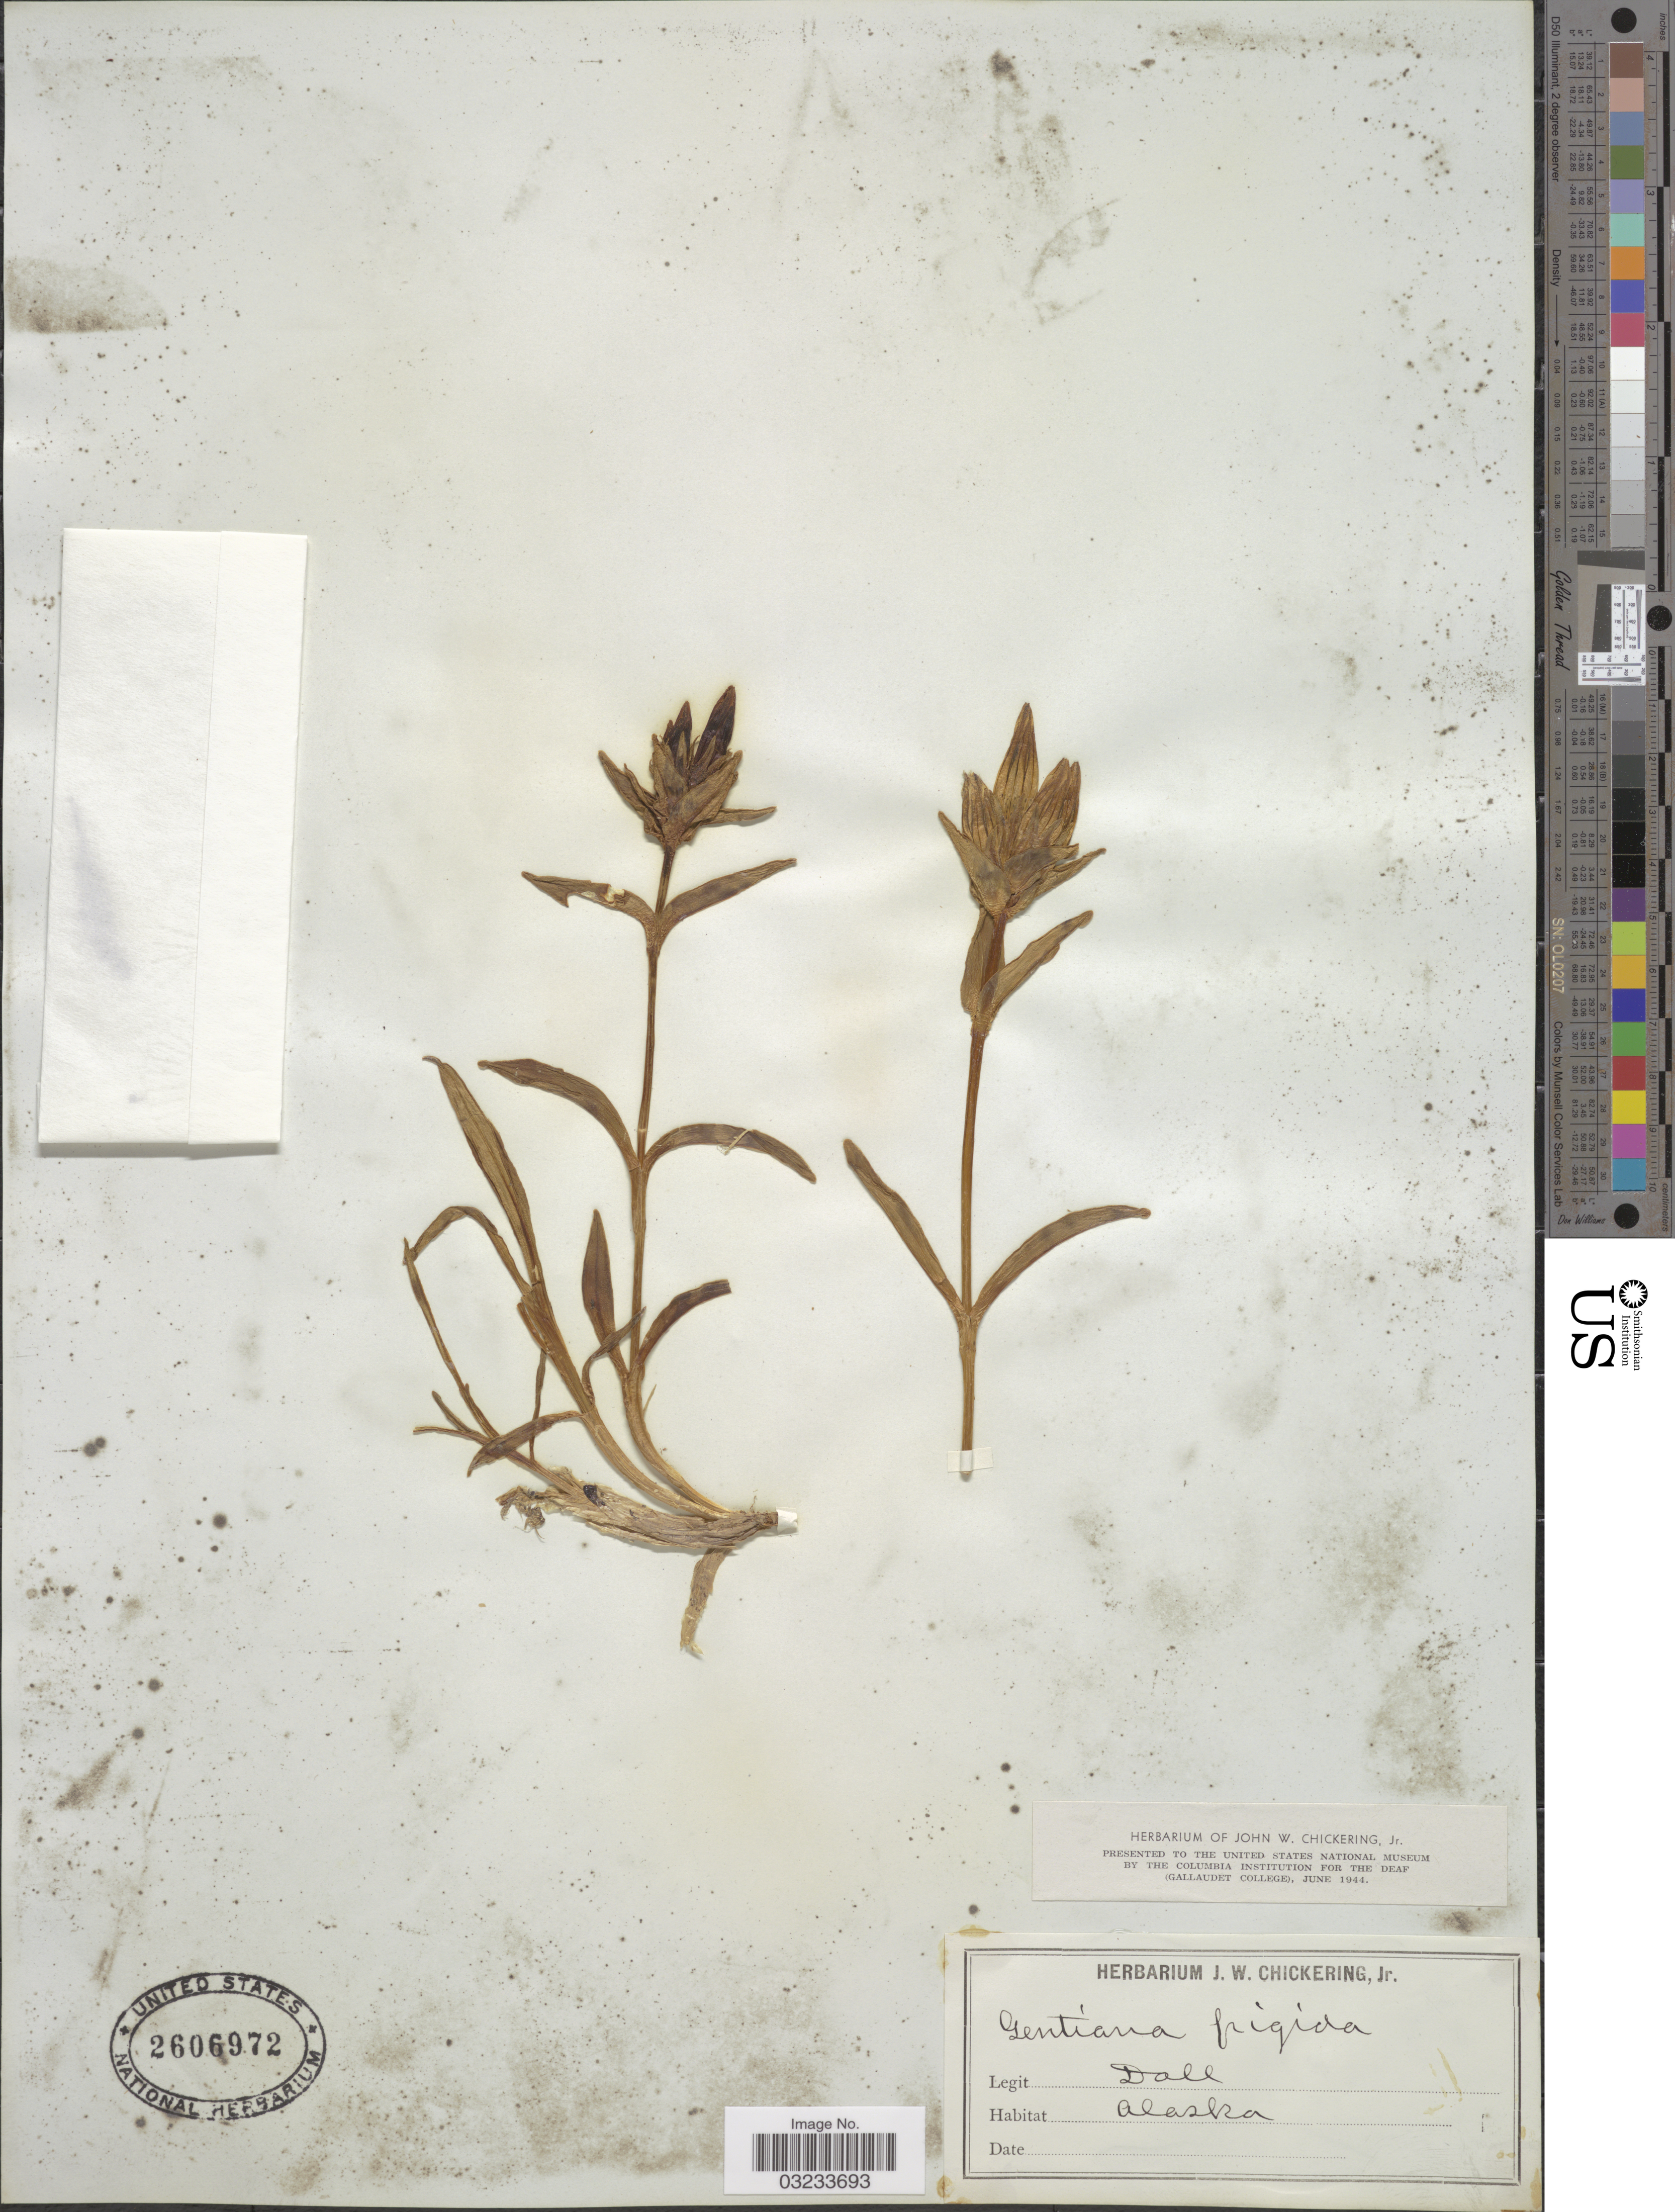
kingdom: Plantae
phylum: Tracheophyta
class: Magnoliopsida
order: Gentianales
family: Gentianaceae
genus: Gentiana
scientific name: Gentiana algida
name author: Pall.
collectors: -. Dall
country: United States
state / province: Alaska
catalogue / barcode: US 2606972